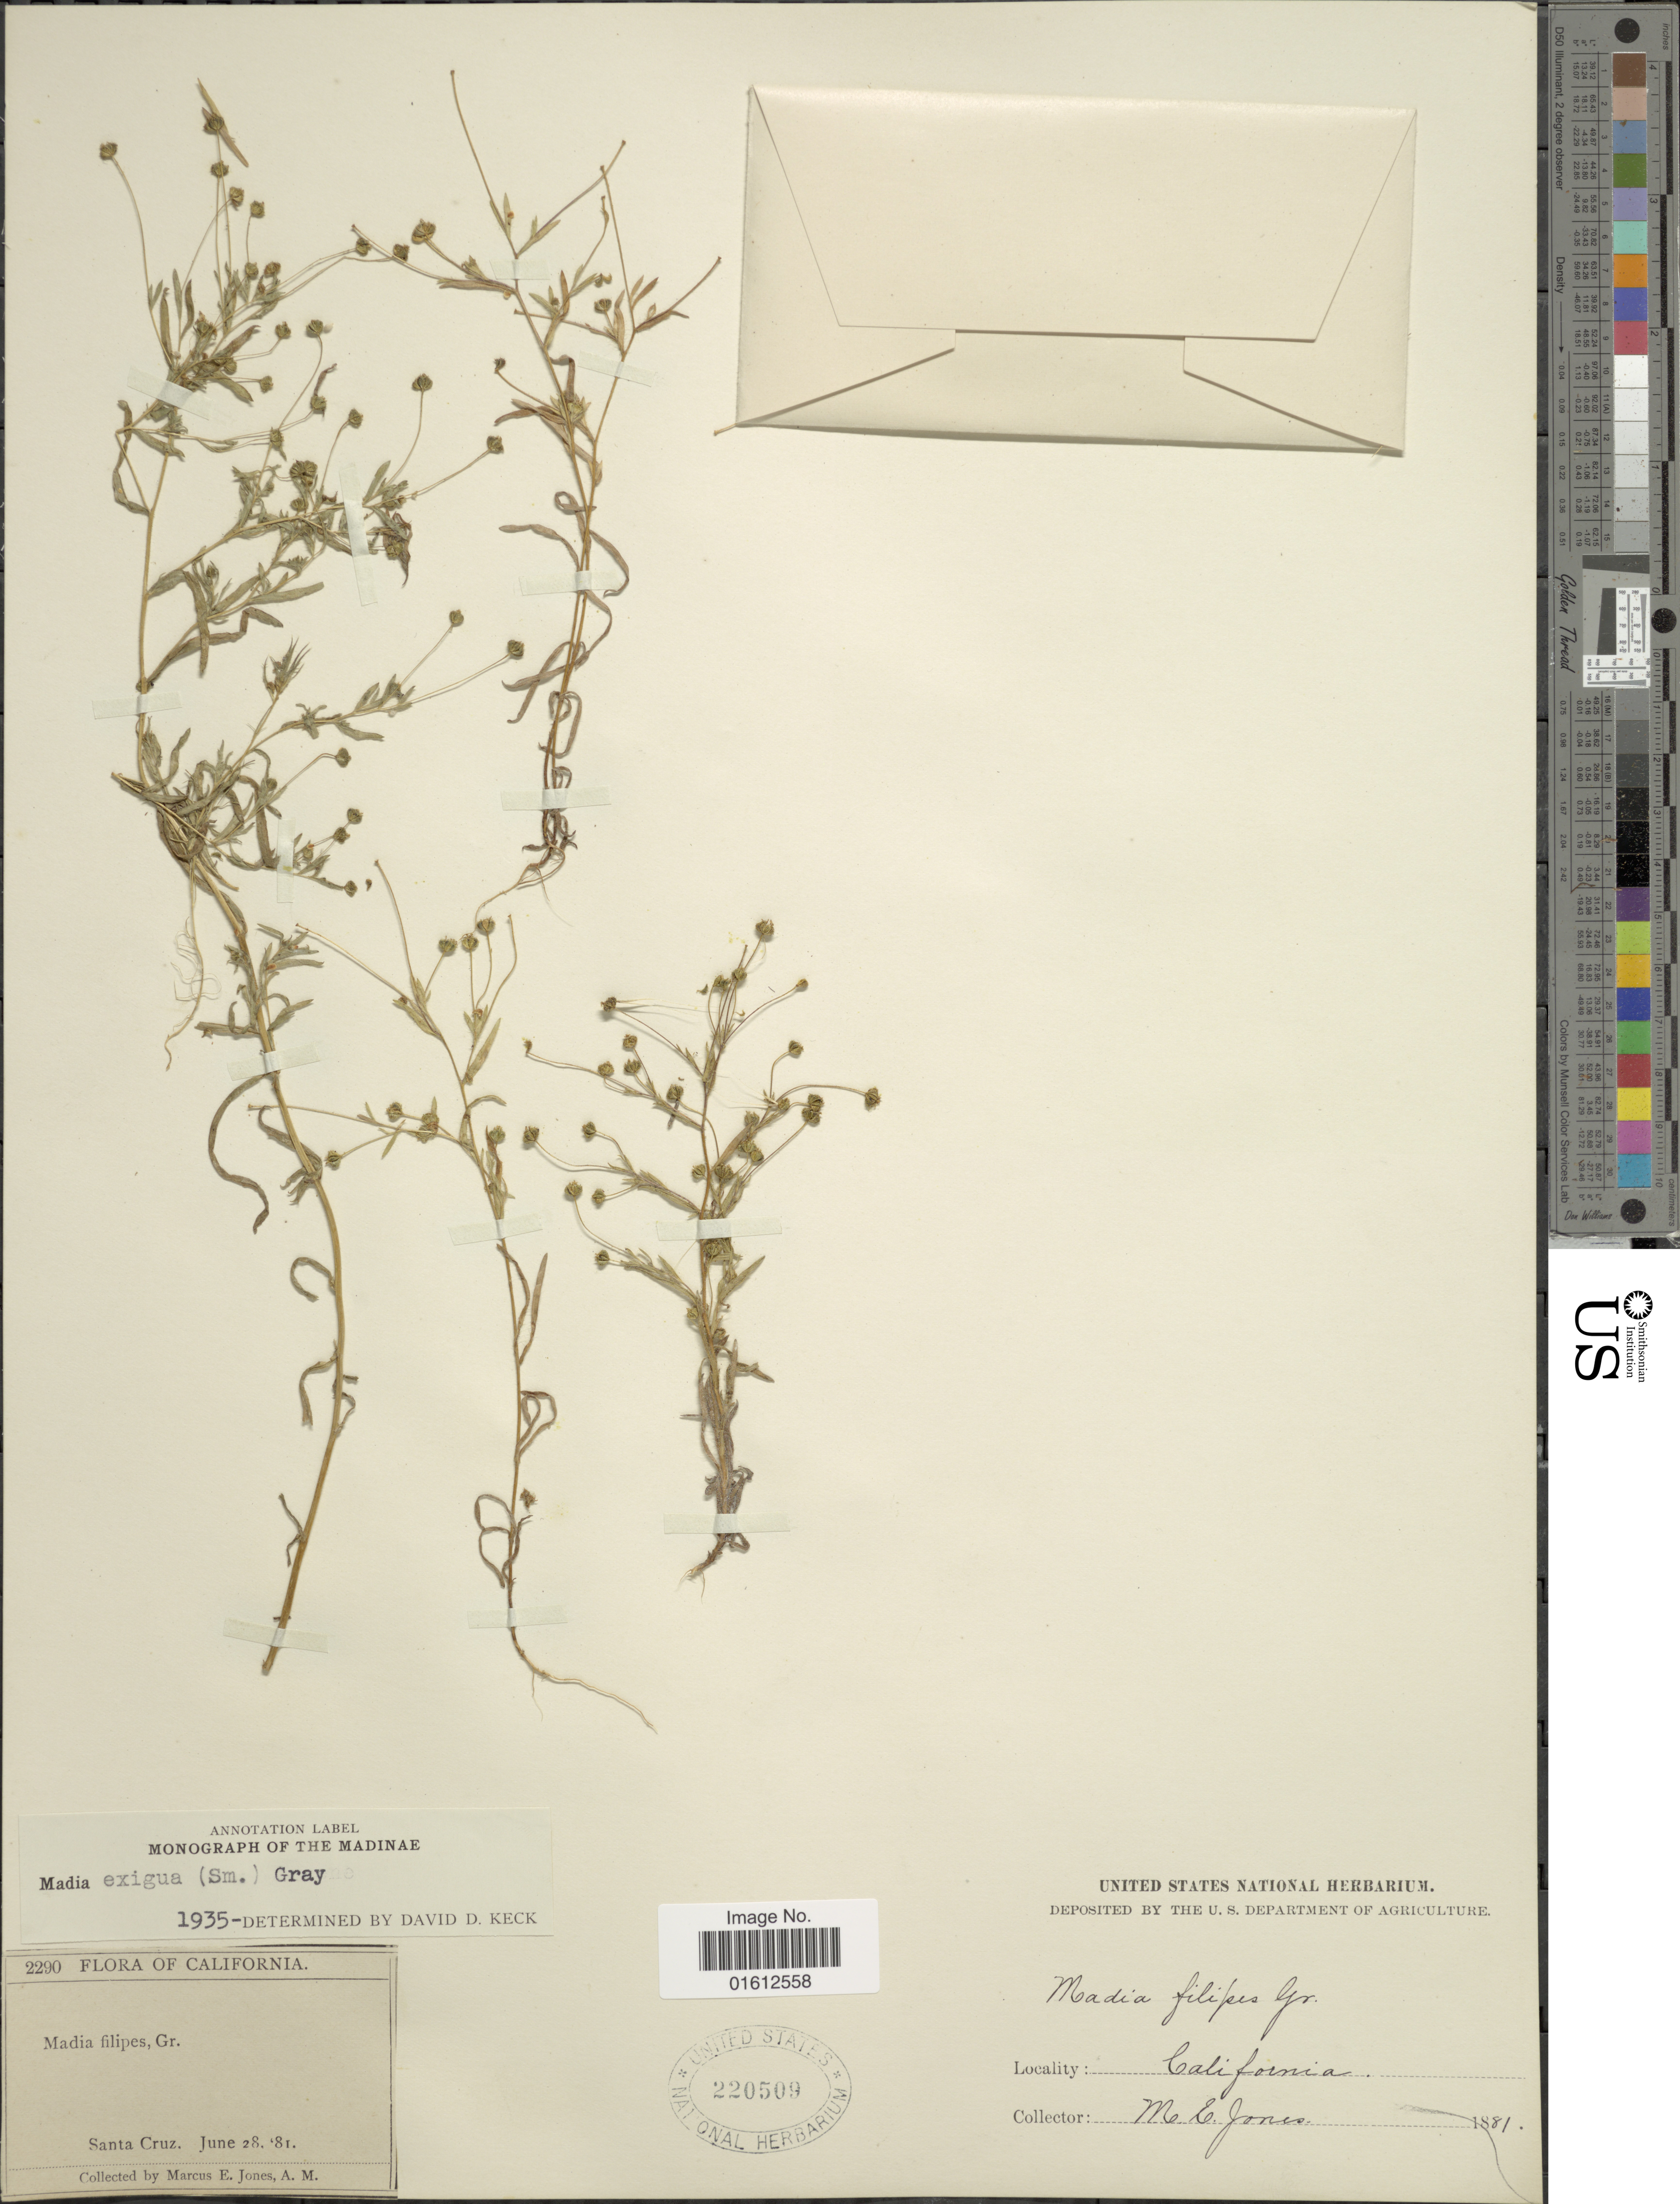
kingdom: Plantae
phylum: Tracheophyta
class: Magnoliopsida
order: Asterales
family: Asteraceae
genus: Madia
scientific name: Madia exigua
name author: (Sm.) A. Gray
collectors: M. E. Jones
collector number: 2290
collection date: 1881-06-28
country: United States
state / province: California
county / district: Santa Cruz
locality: Santa Cruz.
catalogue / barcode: US 220509